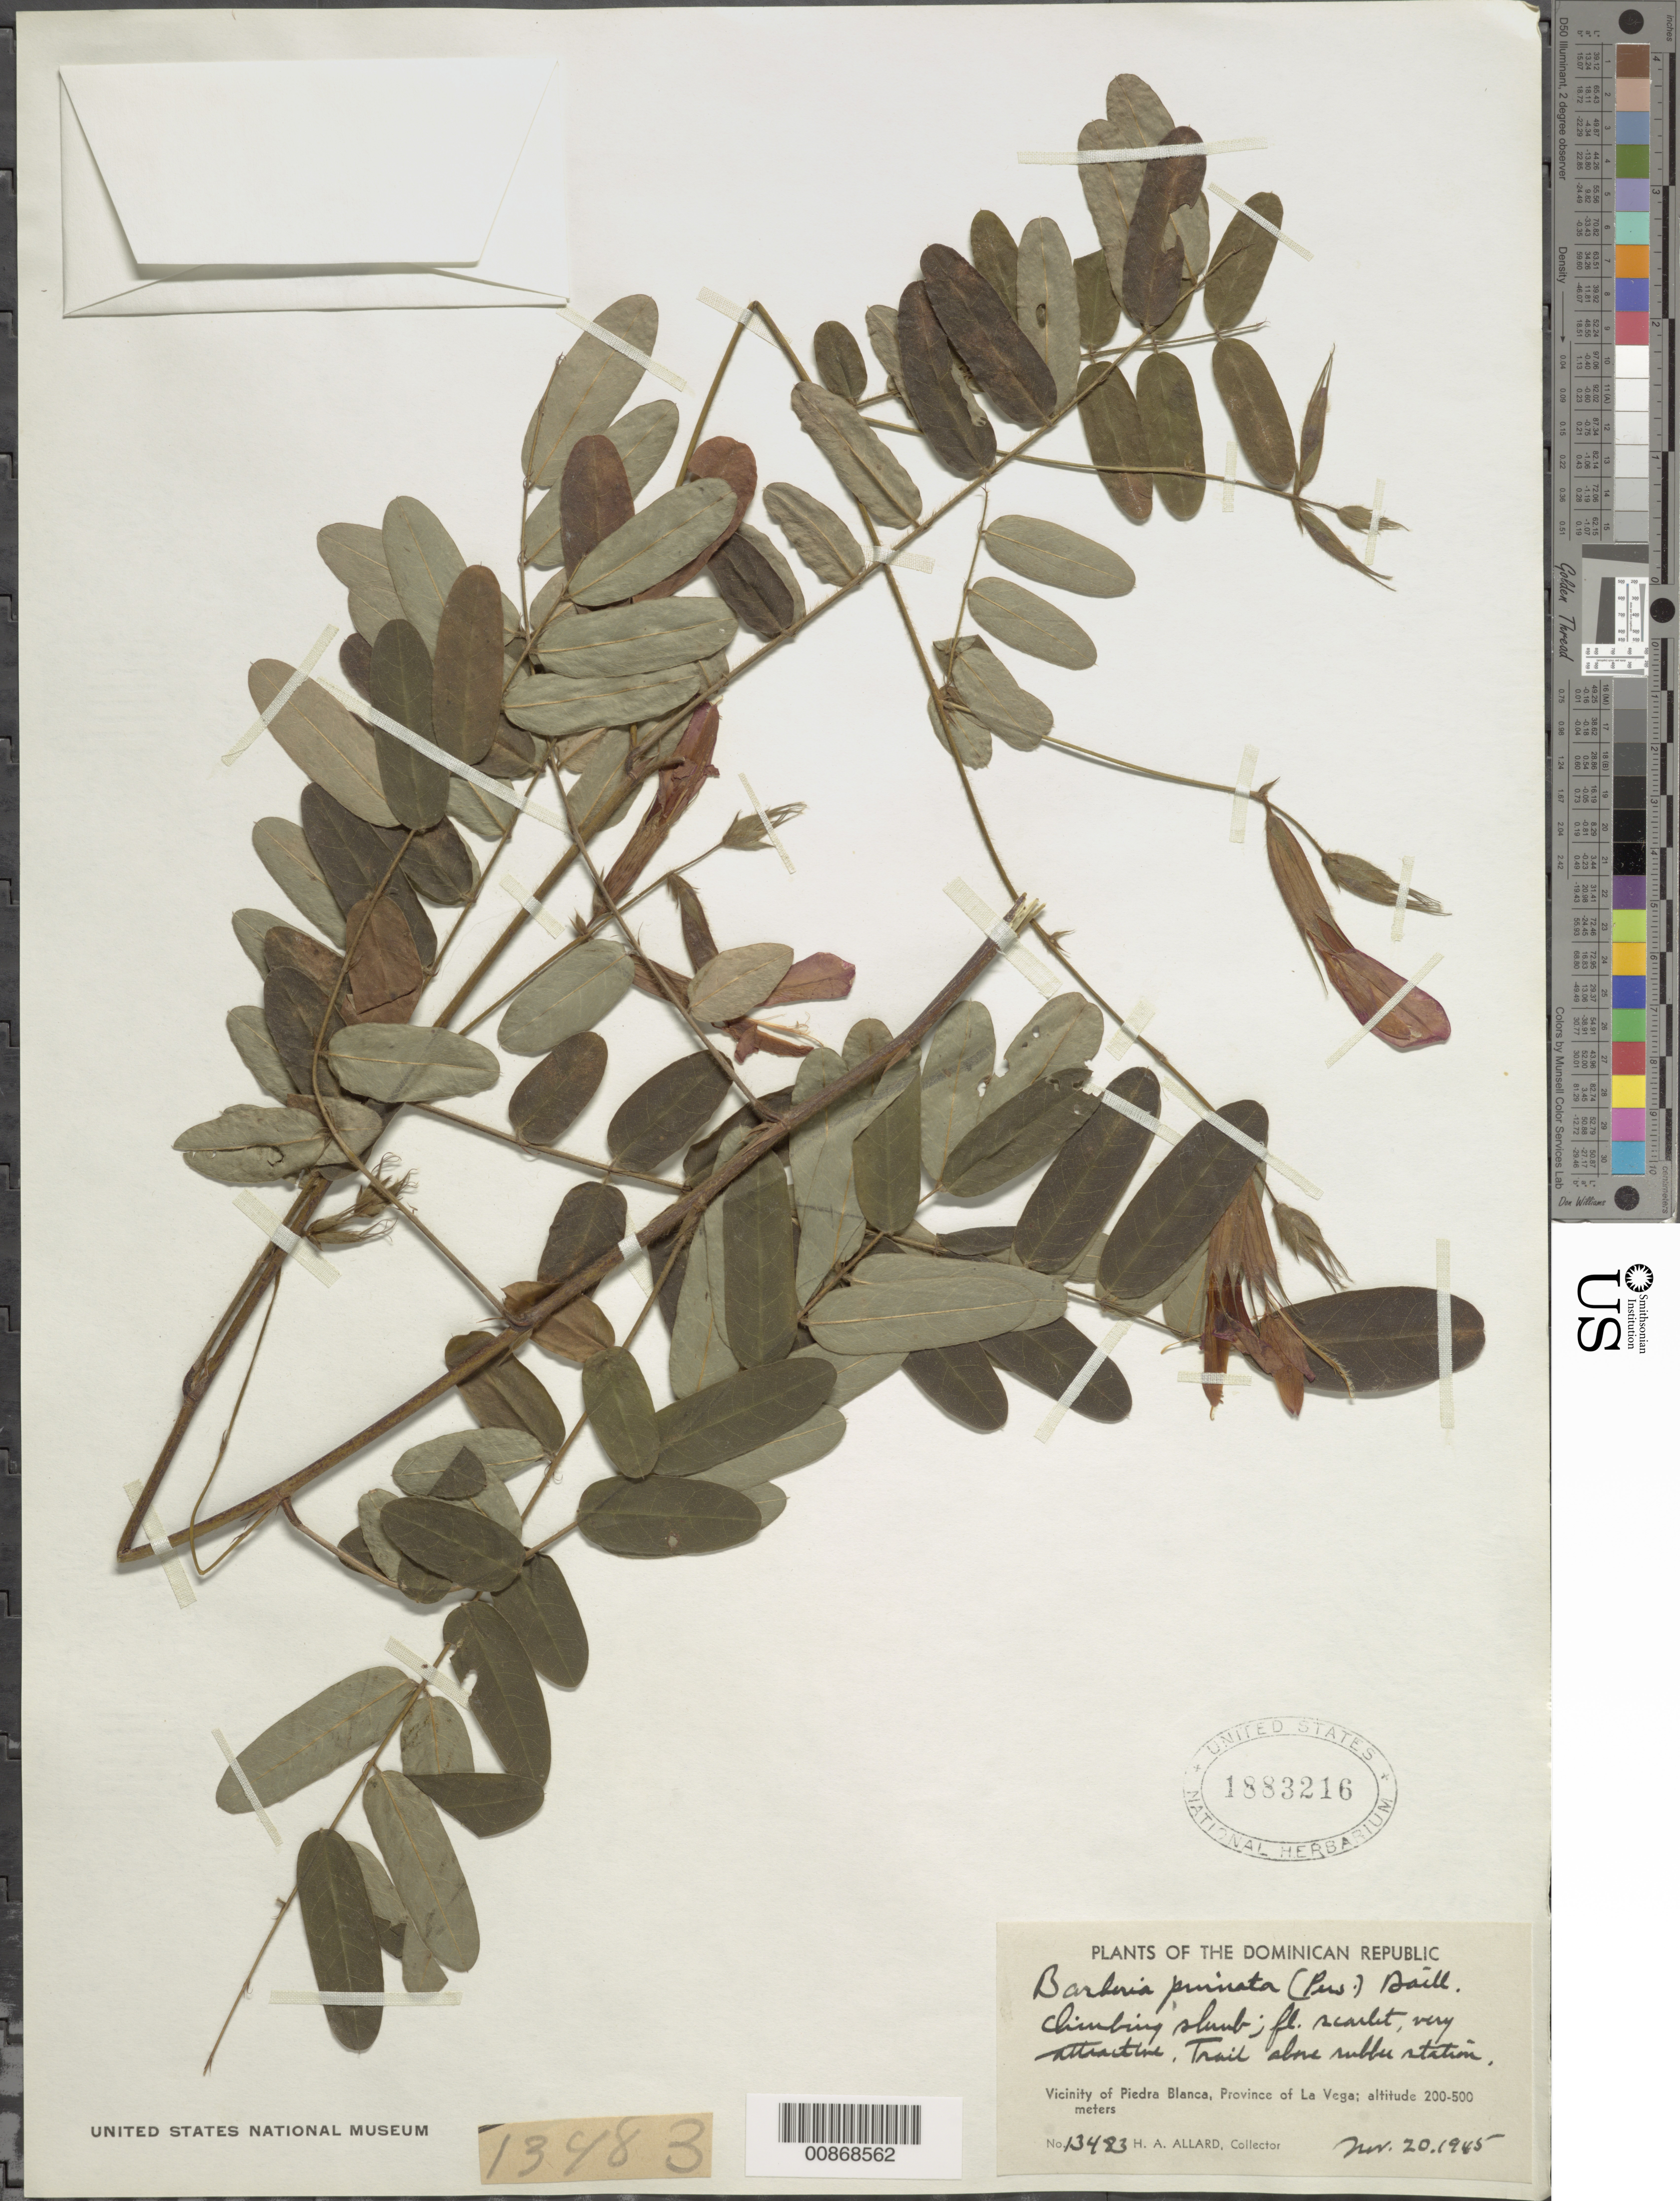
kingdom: Plantae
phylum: Tracheophyta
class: Magnoliopsida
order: Fabales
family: Fabaceae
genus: Barbieria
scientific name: Barbieria pinnata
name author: (Pers.) Baill.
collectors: H. A. Allard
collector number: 13483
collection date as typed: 20 Nov 1945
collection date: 1945-11-20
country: Dominican Republic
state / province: La Vega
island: Hispaniola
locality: Vicinity of Piedra Blanca. Trail above rubber station.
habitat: Trail.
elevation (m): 200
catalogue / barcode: US 1883216